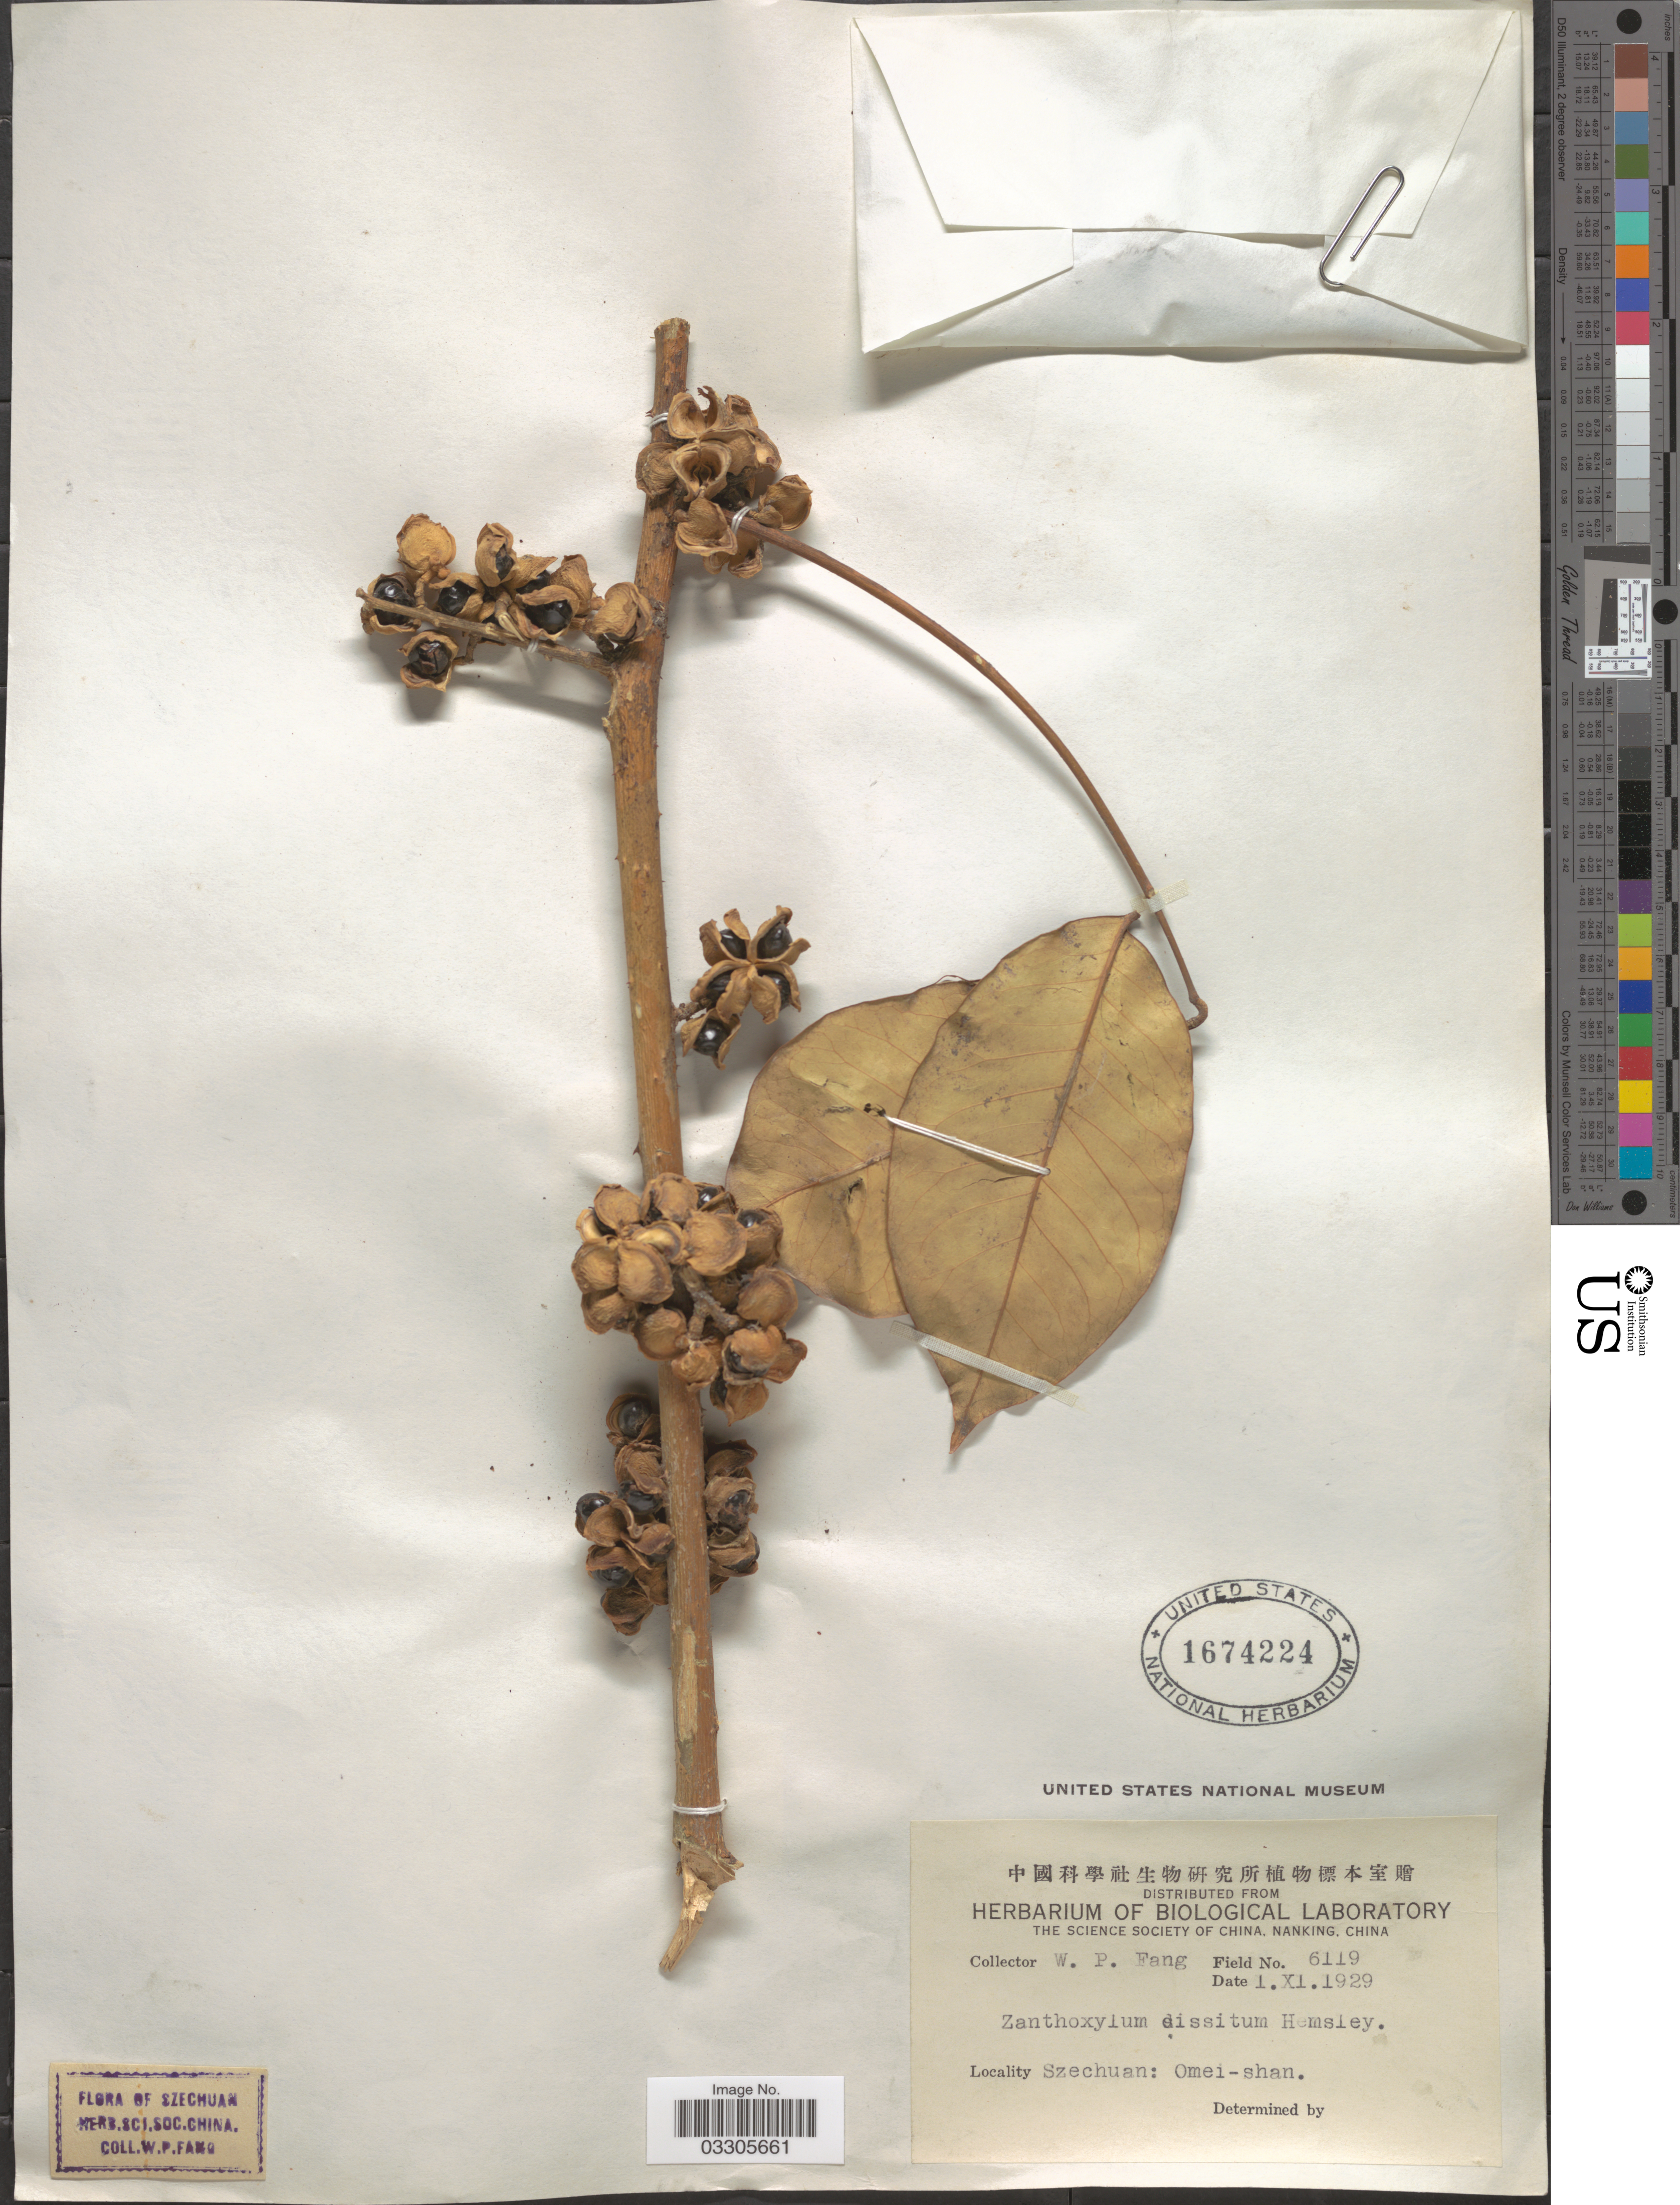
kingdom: Plantae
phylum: Tracheophyta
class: Magnoliopsida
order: Sapindales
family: Rutaceae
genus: Zanthoxylum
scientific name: Zanthoxylum dissitum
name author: Hemsl.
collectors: W. P. Fang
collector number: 6119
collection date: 1929-11-01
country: China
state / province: Sichuan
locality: Szechuan: Omei-shan.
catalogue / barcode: US 1674224